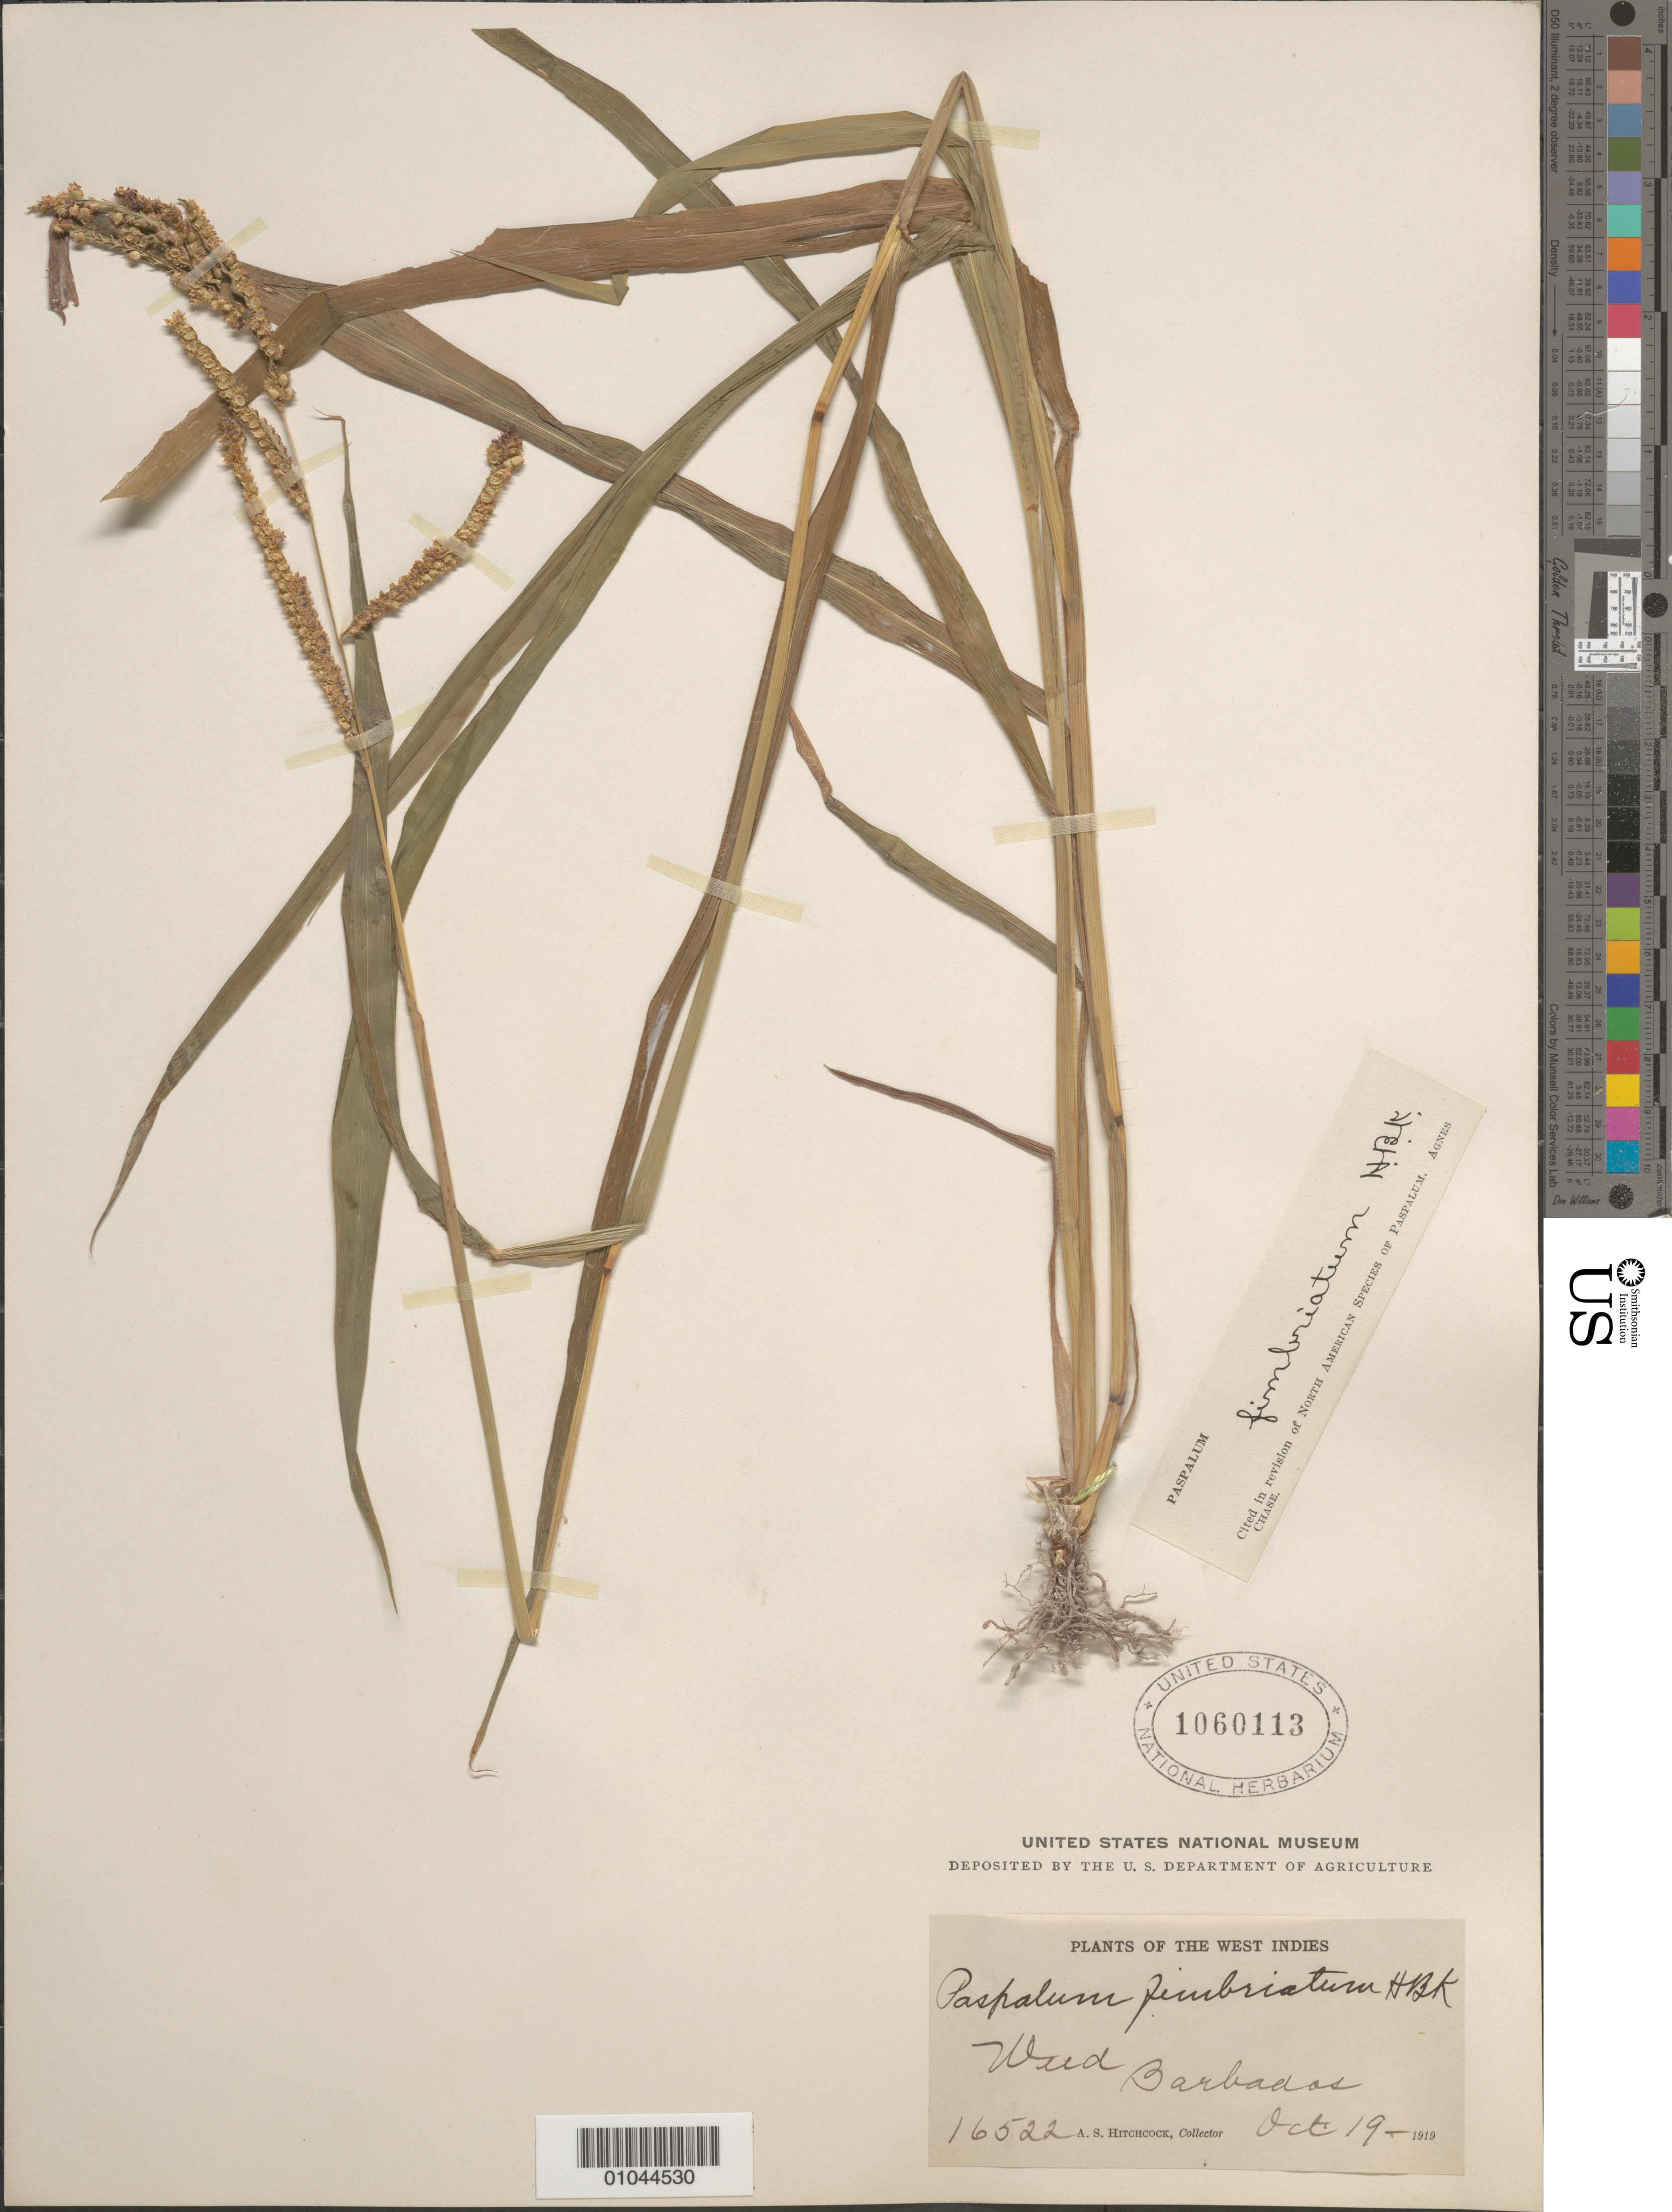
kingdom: Plantae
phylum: Tracheophyta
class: Liliopsida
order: Poales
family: Poaceae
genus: Paspalum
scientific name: Paspalum fimbriatum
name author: Kunth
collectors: A. S. Hitchcock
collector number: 16522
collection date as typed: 19 Oct 1919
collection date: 1919-10-19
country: Barbados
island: Barbados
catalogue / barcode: US 1060113